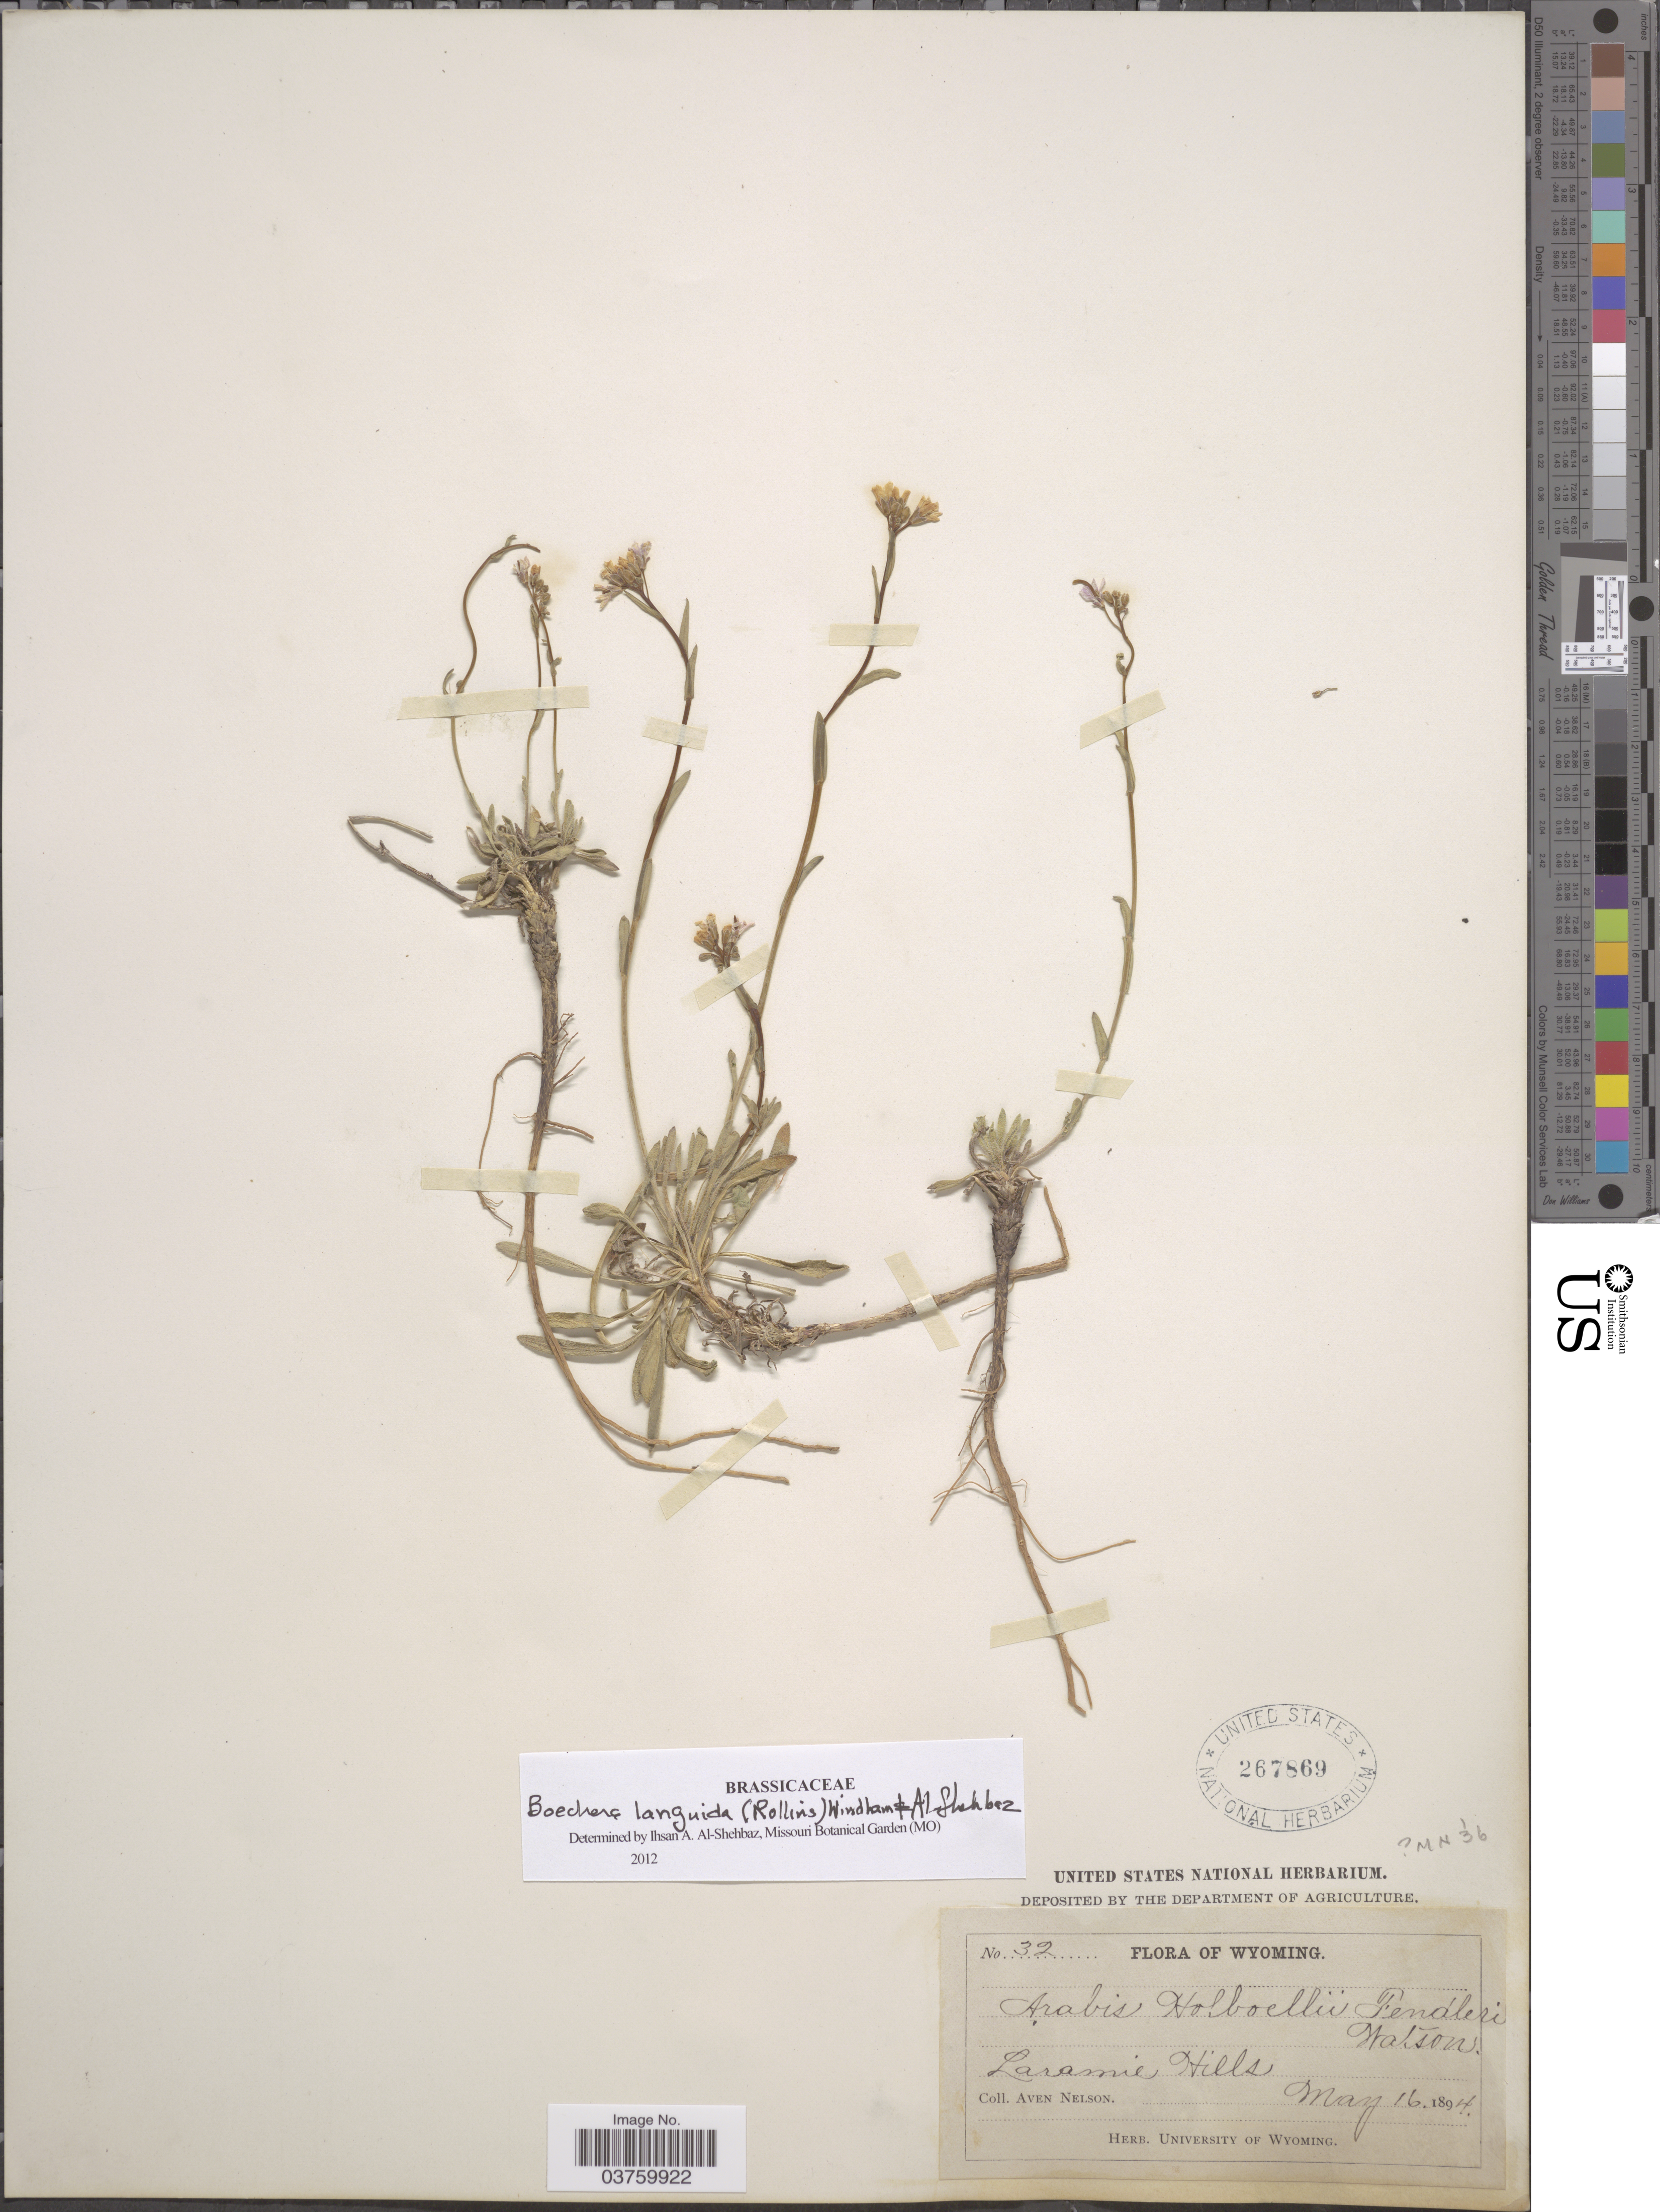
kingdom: Plantae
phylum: Tracheophyta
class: Magnoliopsida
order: Brassicales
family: Brassicaceae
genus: Boechera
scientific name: Boechera languida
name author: (Rollins) Windham & Al-Shehbaz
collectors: A. Nelson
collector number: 32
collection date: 1894-05-16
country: United States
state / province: Wyoming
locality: Laramie Hills.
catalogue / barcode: US 267869